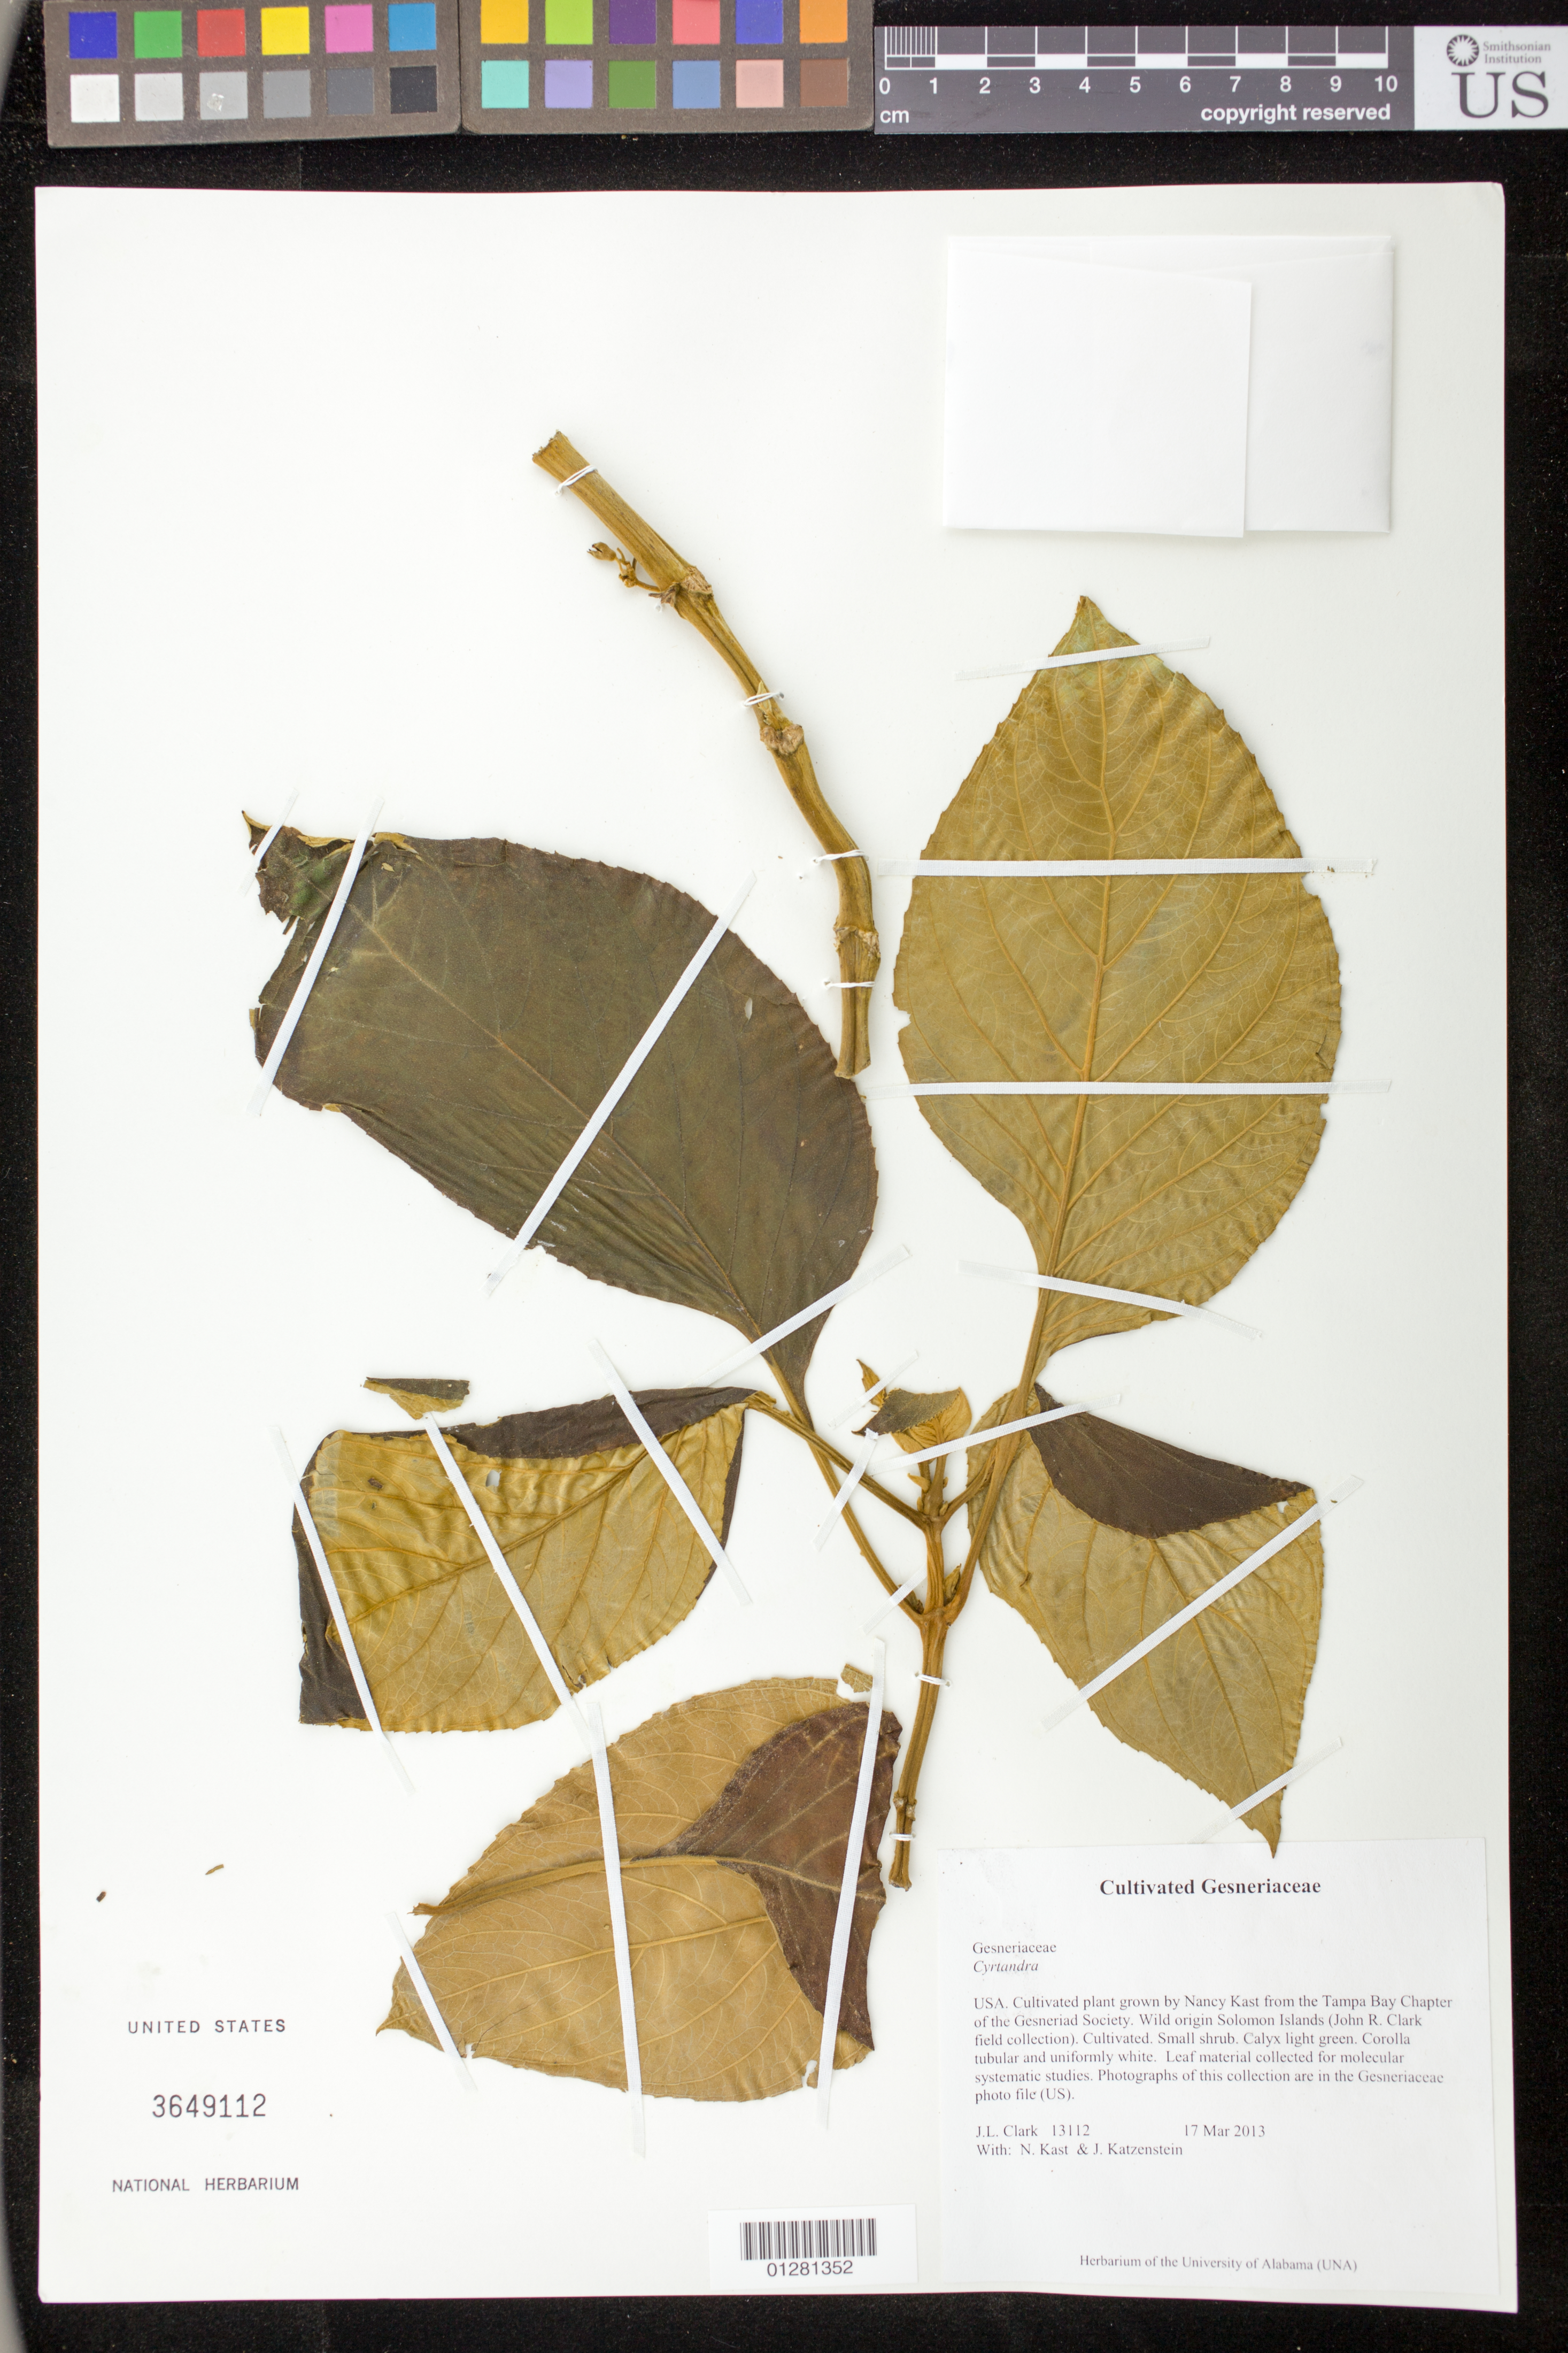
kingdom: Plantae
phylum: Tracheophyta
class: Magnoliopsida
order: Lamiales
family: Gesneriaceae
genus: Cyrtandra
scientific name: Cyrtandra sp.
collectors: J. L. Clark, N. Kast & J. Katzenstein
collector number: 13112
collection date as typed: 17 Mar 2013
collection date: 2013-03-17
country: United States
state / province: Florida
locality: Cultivated plant grown by Nancy Kast from the Tampa Bay Chapter of the Gesneriad Society.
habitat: Cultivated. Shrub.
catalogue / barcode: US 3649112